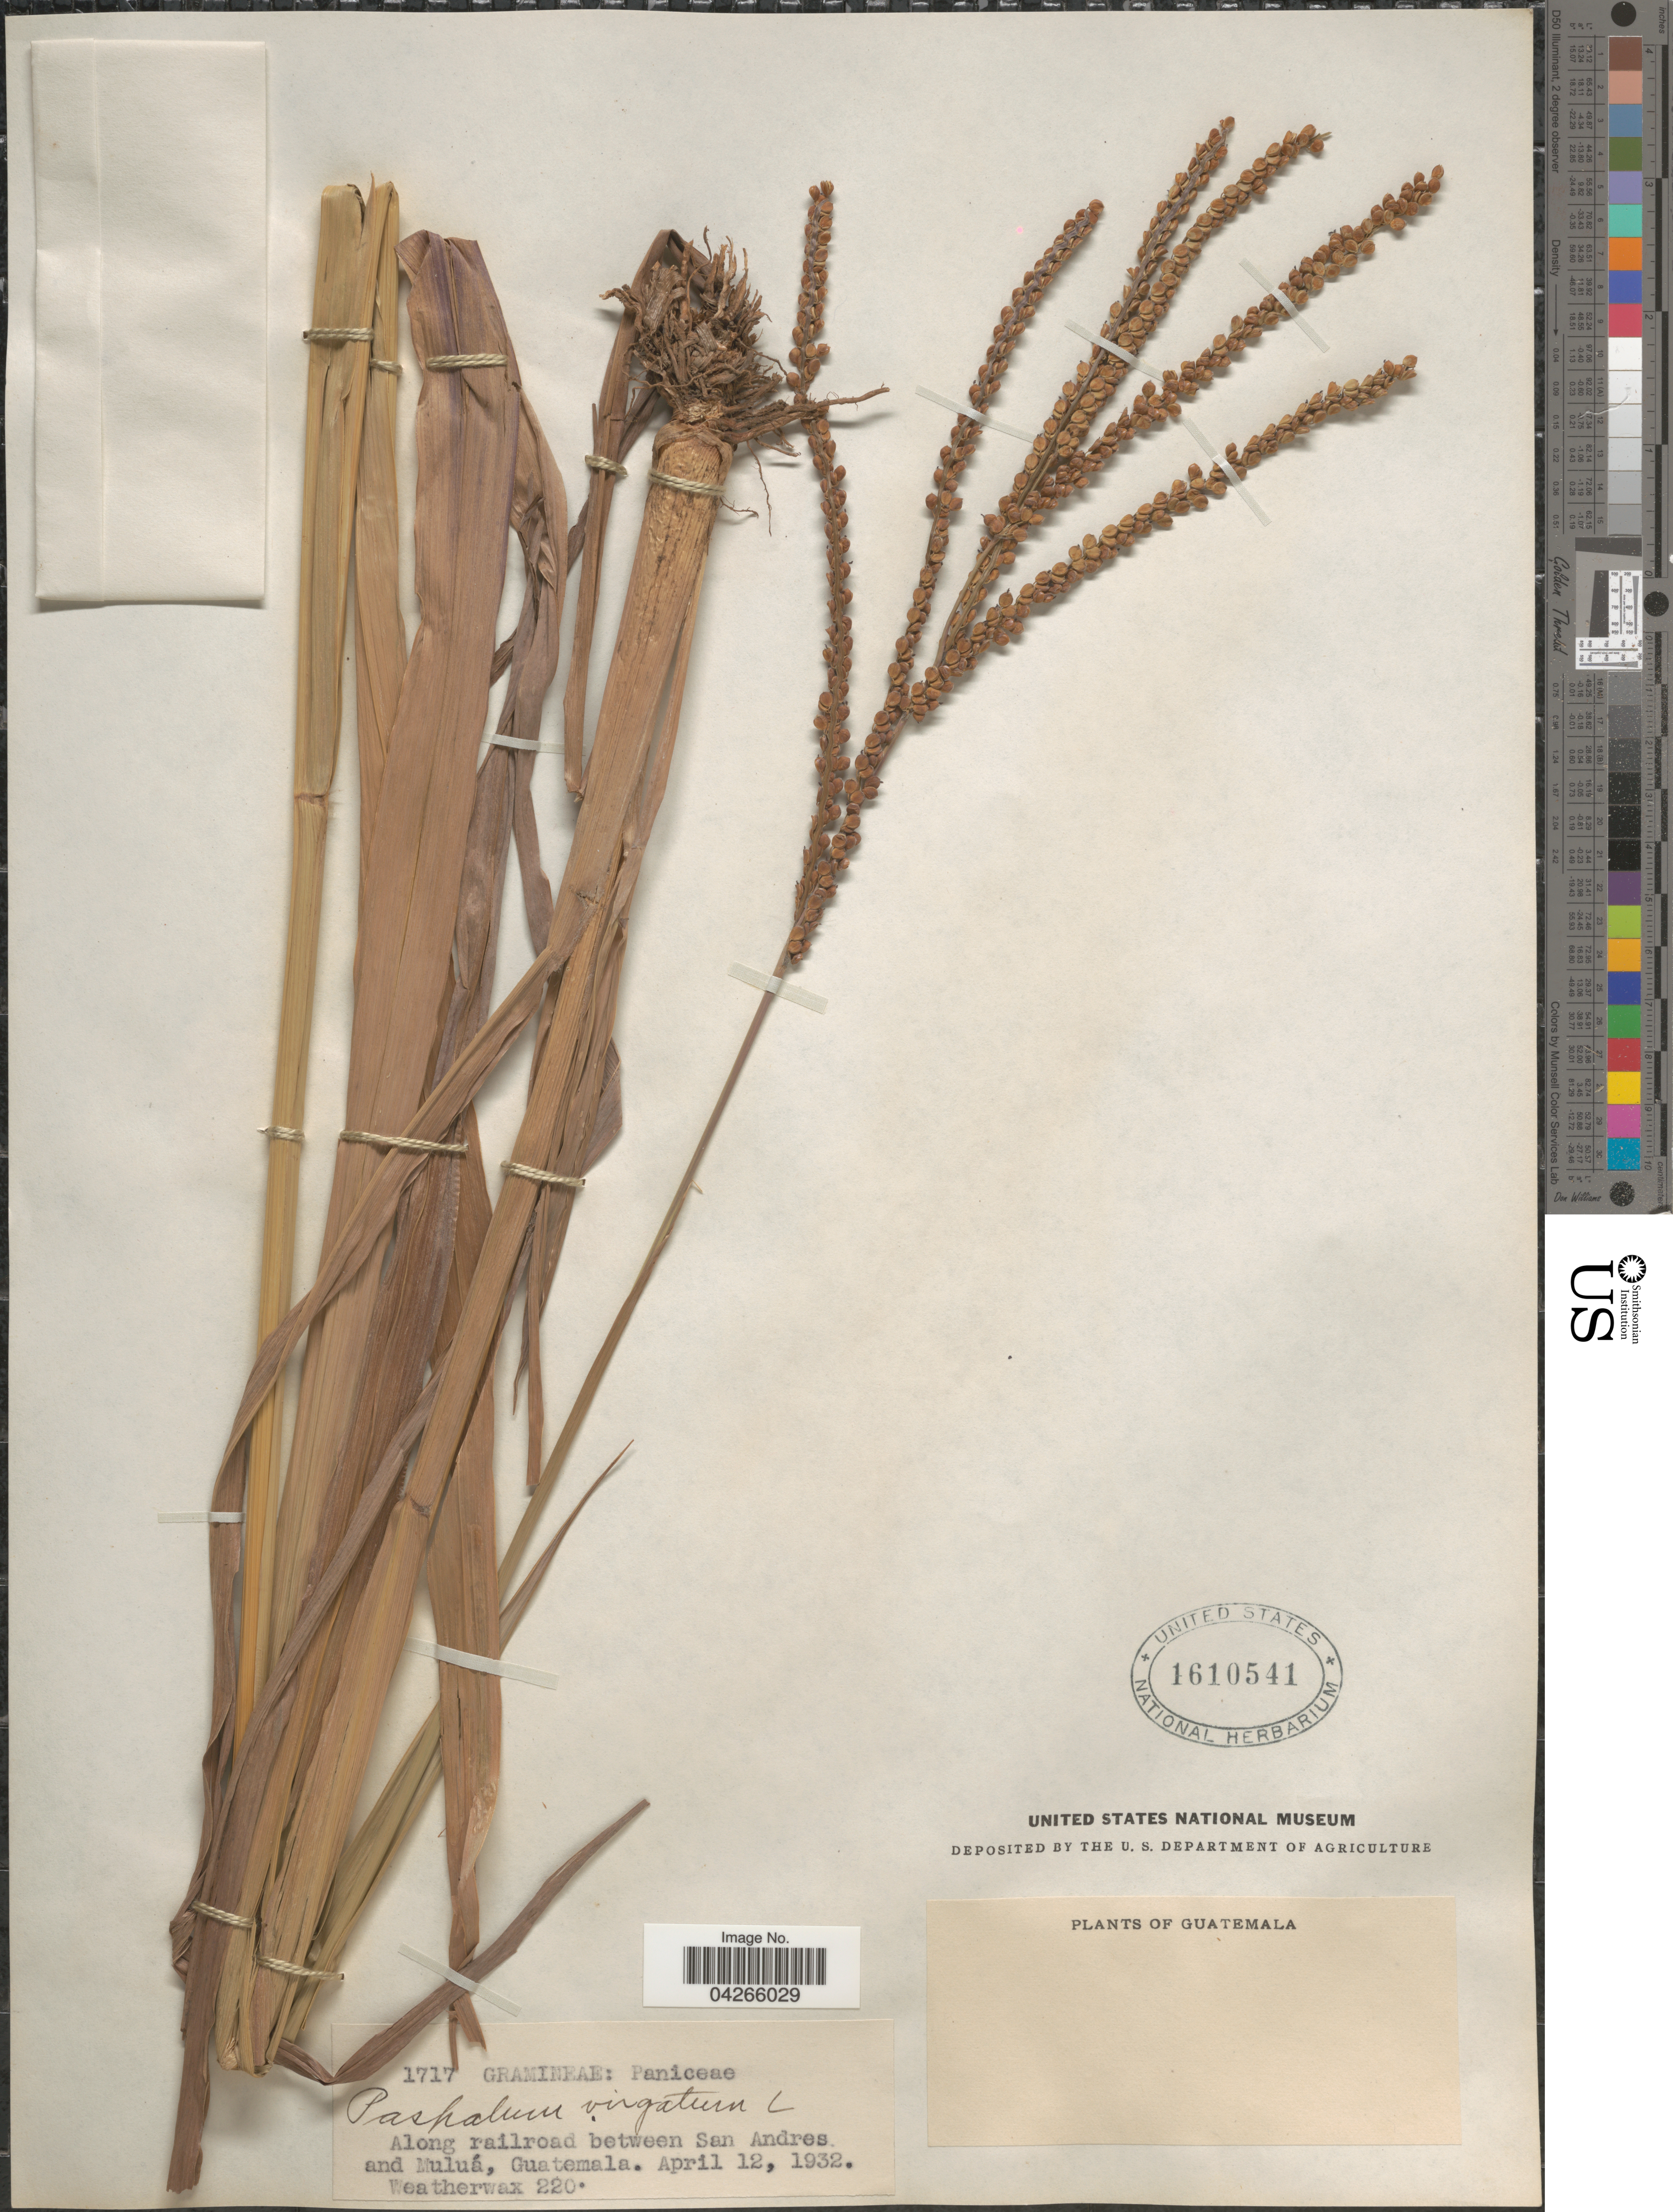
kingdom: Plantae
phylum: Tracheophyta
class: Liliopsida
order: Poales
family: Poaceae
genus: Paspalum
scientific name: Paspalum virgatum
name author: L.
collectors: -. Weatherwax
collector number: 220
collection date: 1932-04-12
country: Guatemala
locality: Along railroad between San Andres and Muluá.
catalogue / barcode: US 1610541